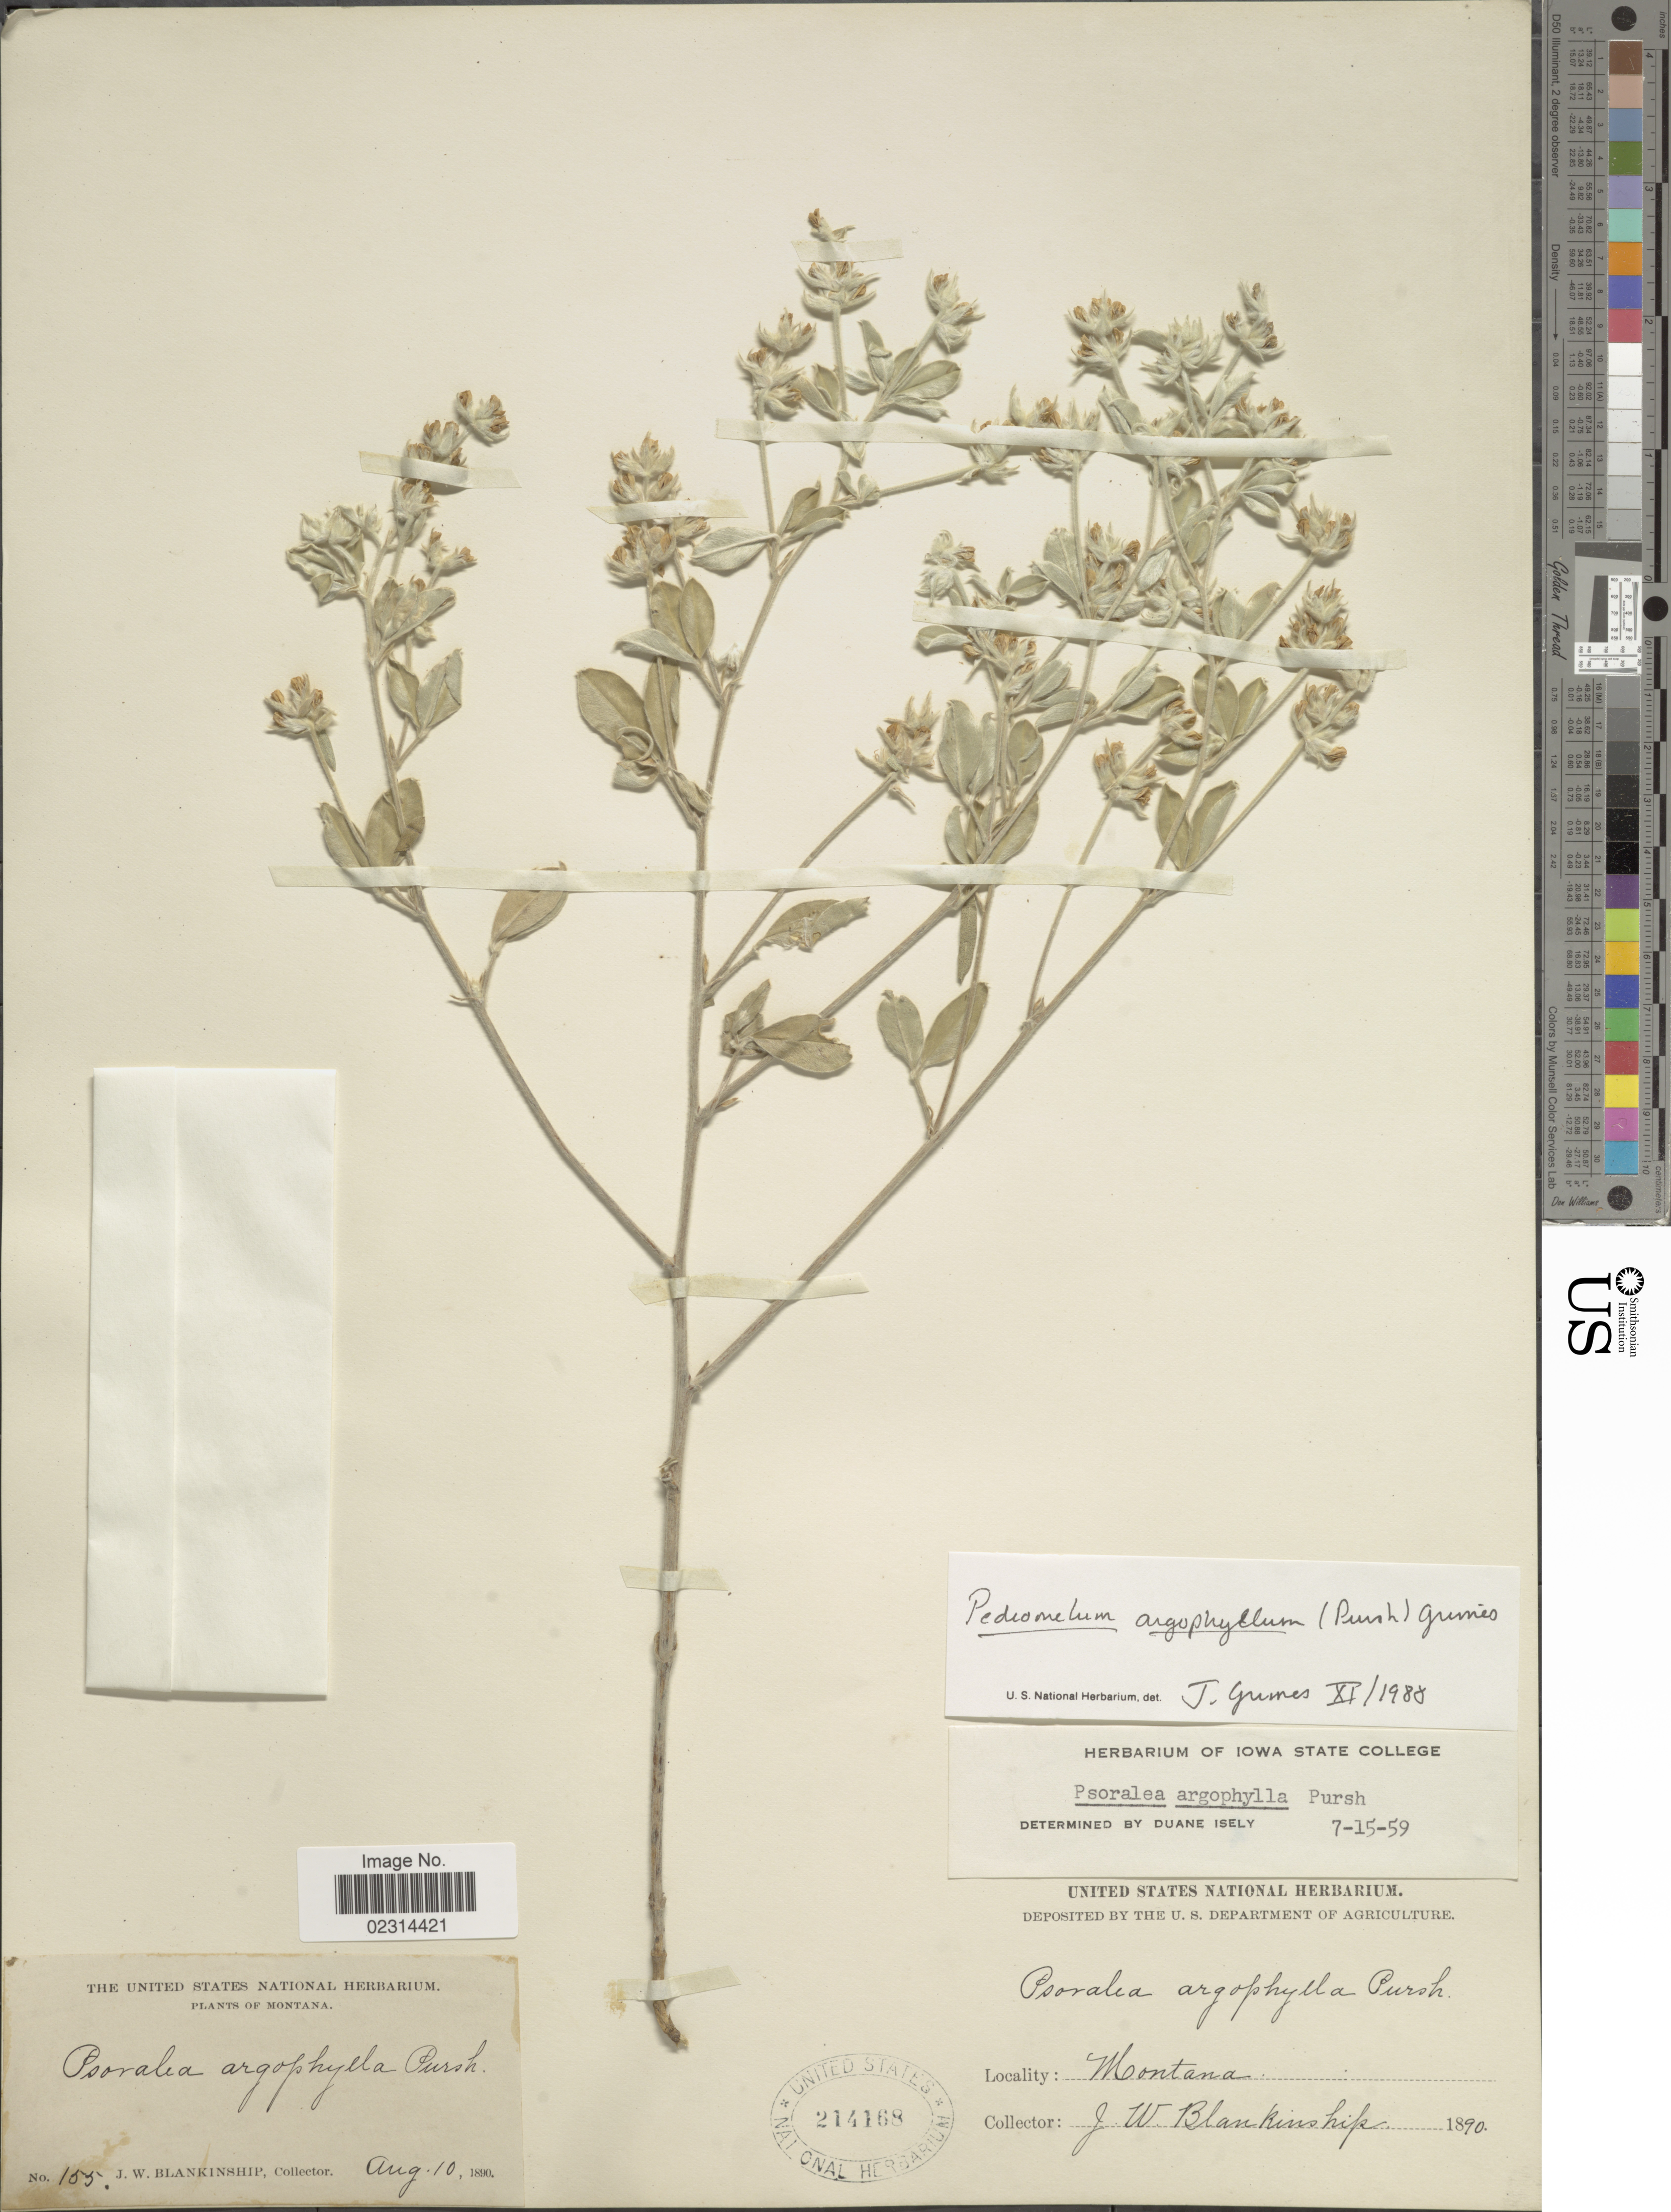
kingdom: Plantae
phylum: Tracheophyta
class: Magnoliopsida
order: Fabales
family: Fabaceae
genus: Pediomelum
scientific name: Pediomelum argophyllum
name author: (Pursh) J.W. Grimes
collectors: J. W. Blankinship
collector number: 155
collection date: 1890-08-10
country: United States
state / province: Montana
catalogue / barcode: US 214168